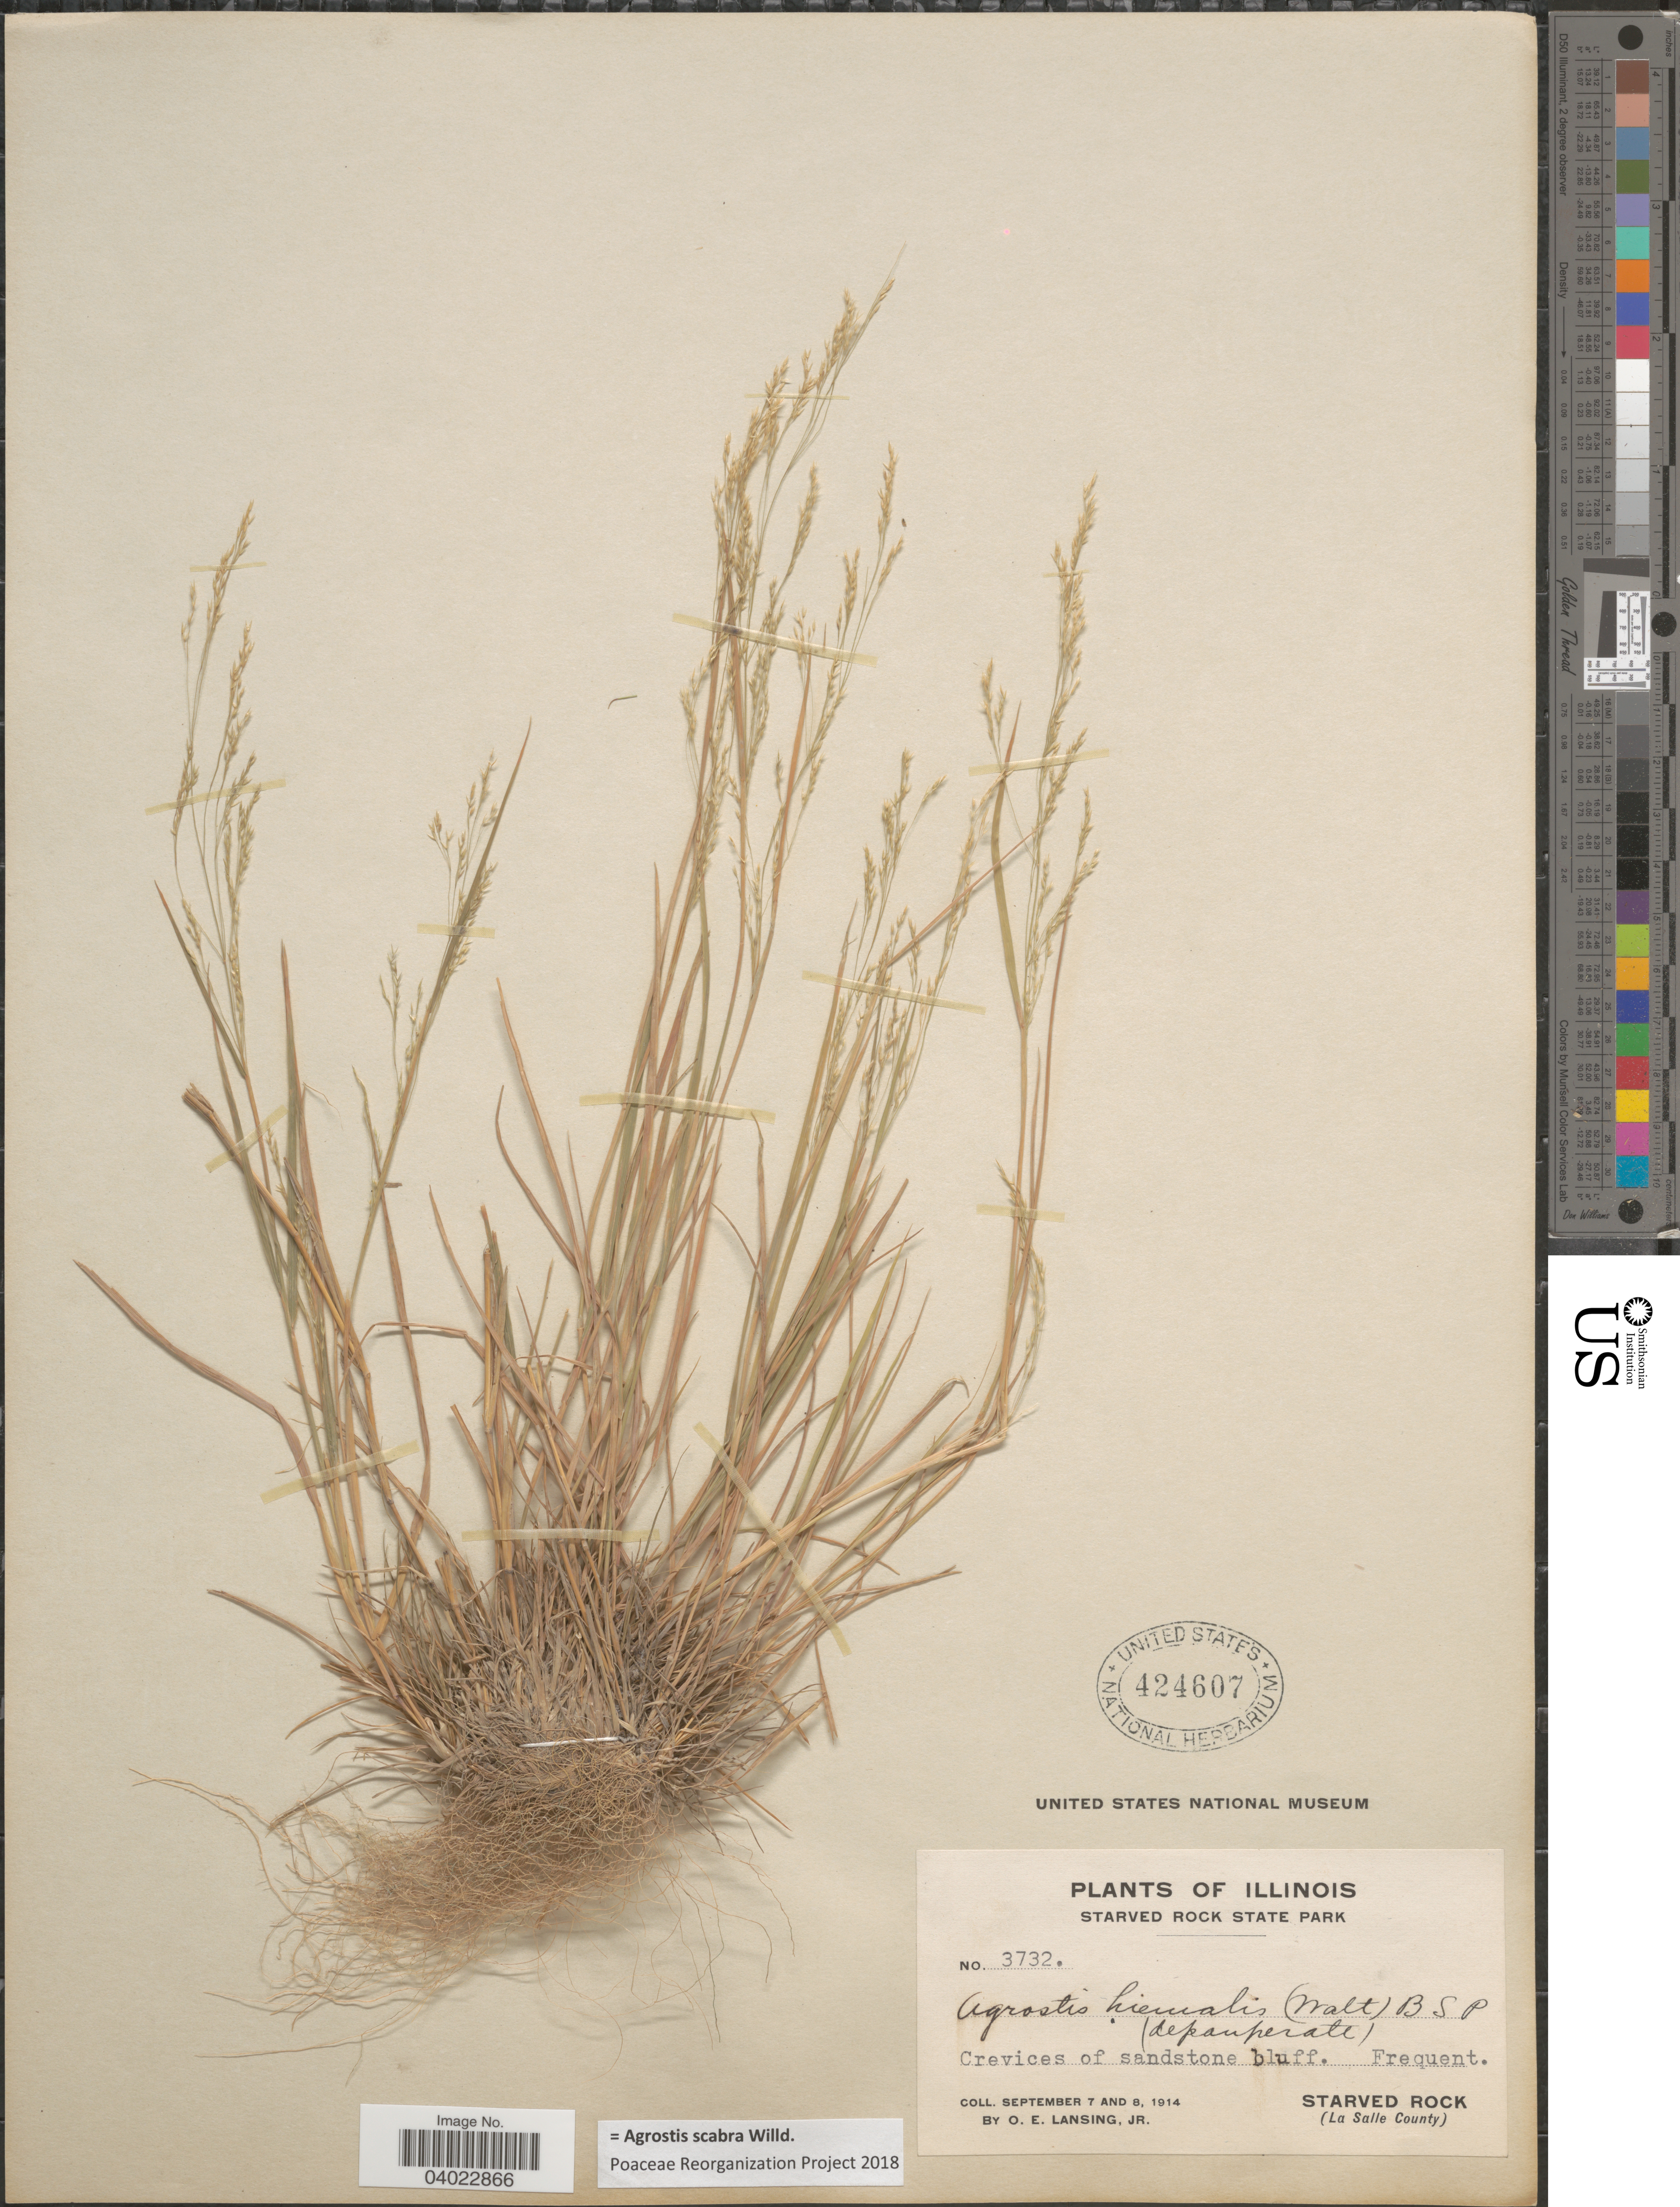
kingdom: Plantae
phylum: Tracheophyta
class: Liliopsida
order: Poales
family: Poaceae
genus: Agrostis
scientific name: Agrostis scabra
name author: Willd.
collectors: O. Lansing Jr.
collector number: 3732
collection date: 1914-09-07/1914-09-08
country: United States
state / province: Illinois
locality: Starved Rock State Park. Starved Rock (La Salle County).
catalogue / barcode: US 424607